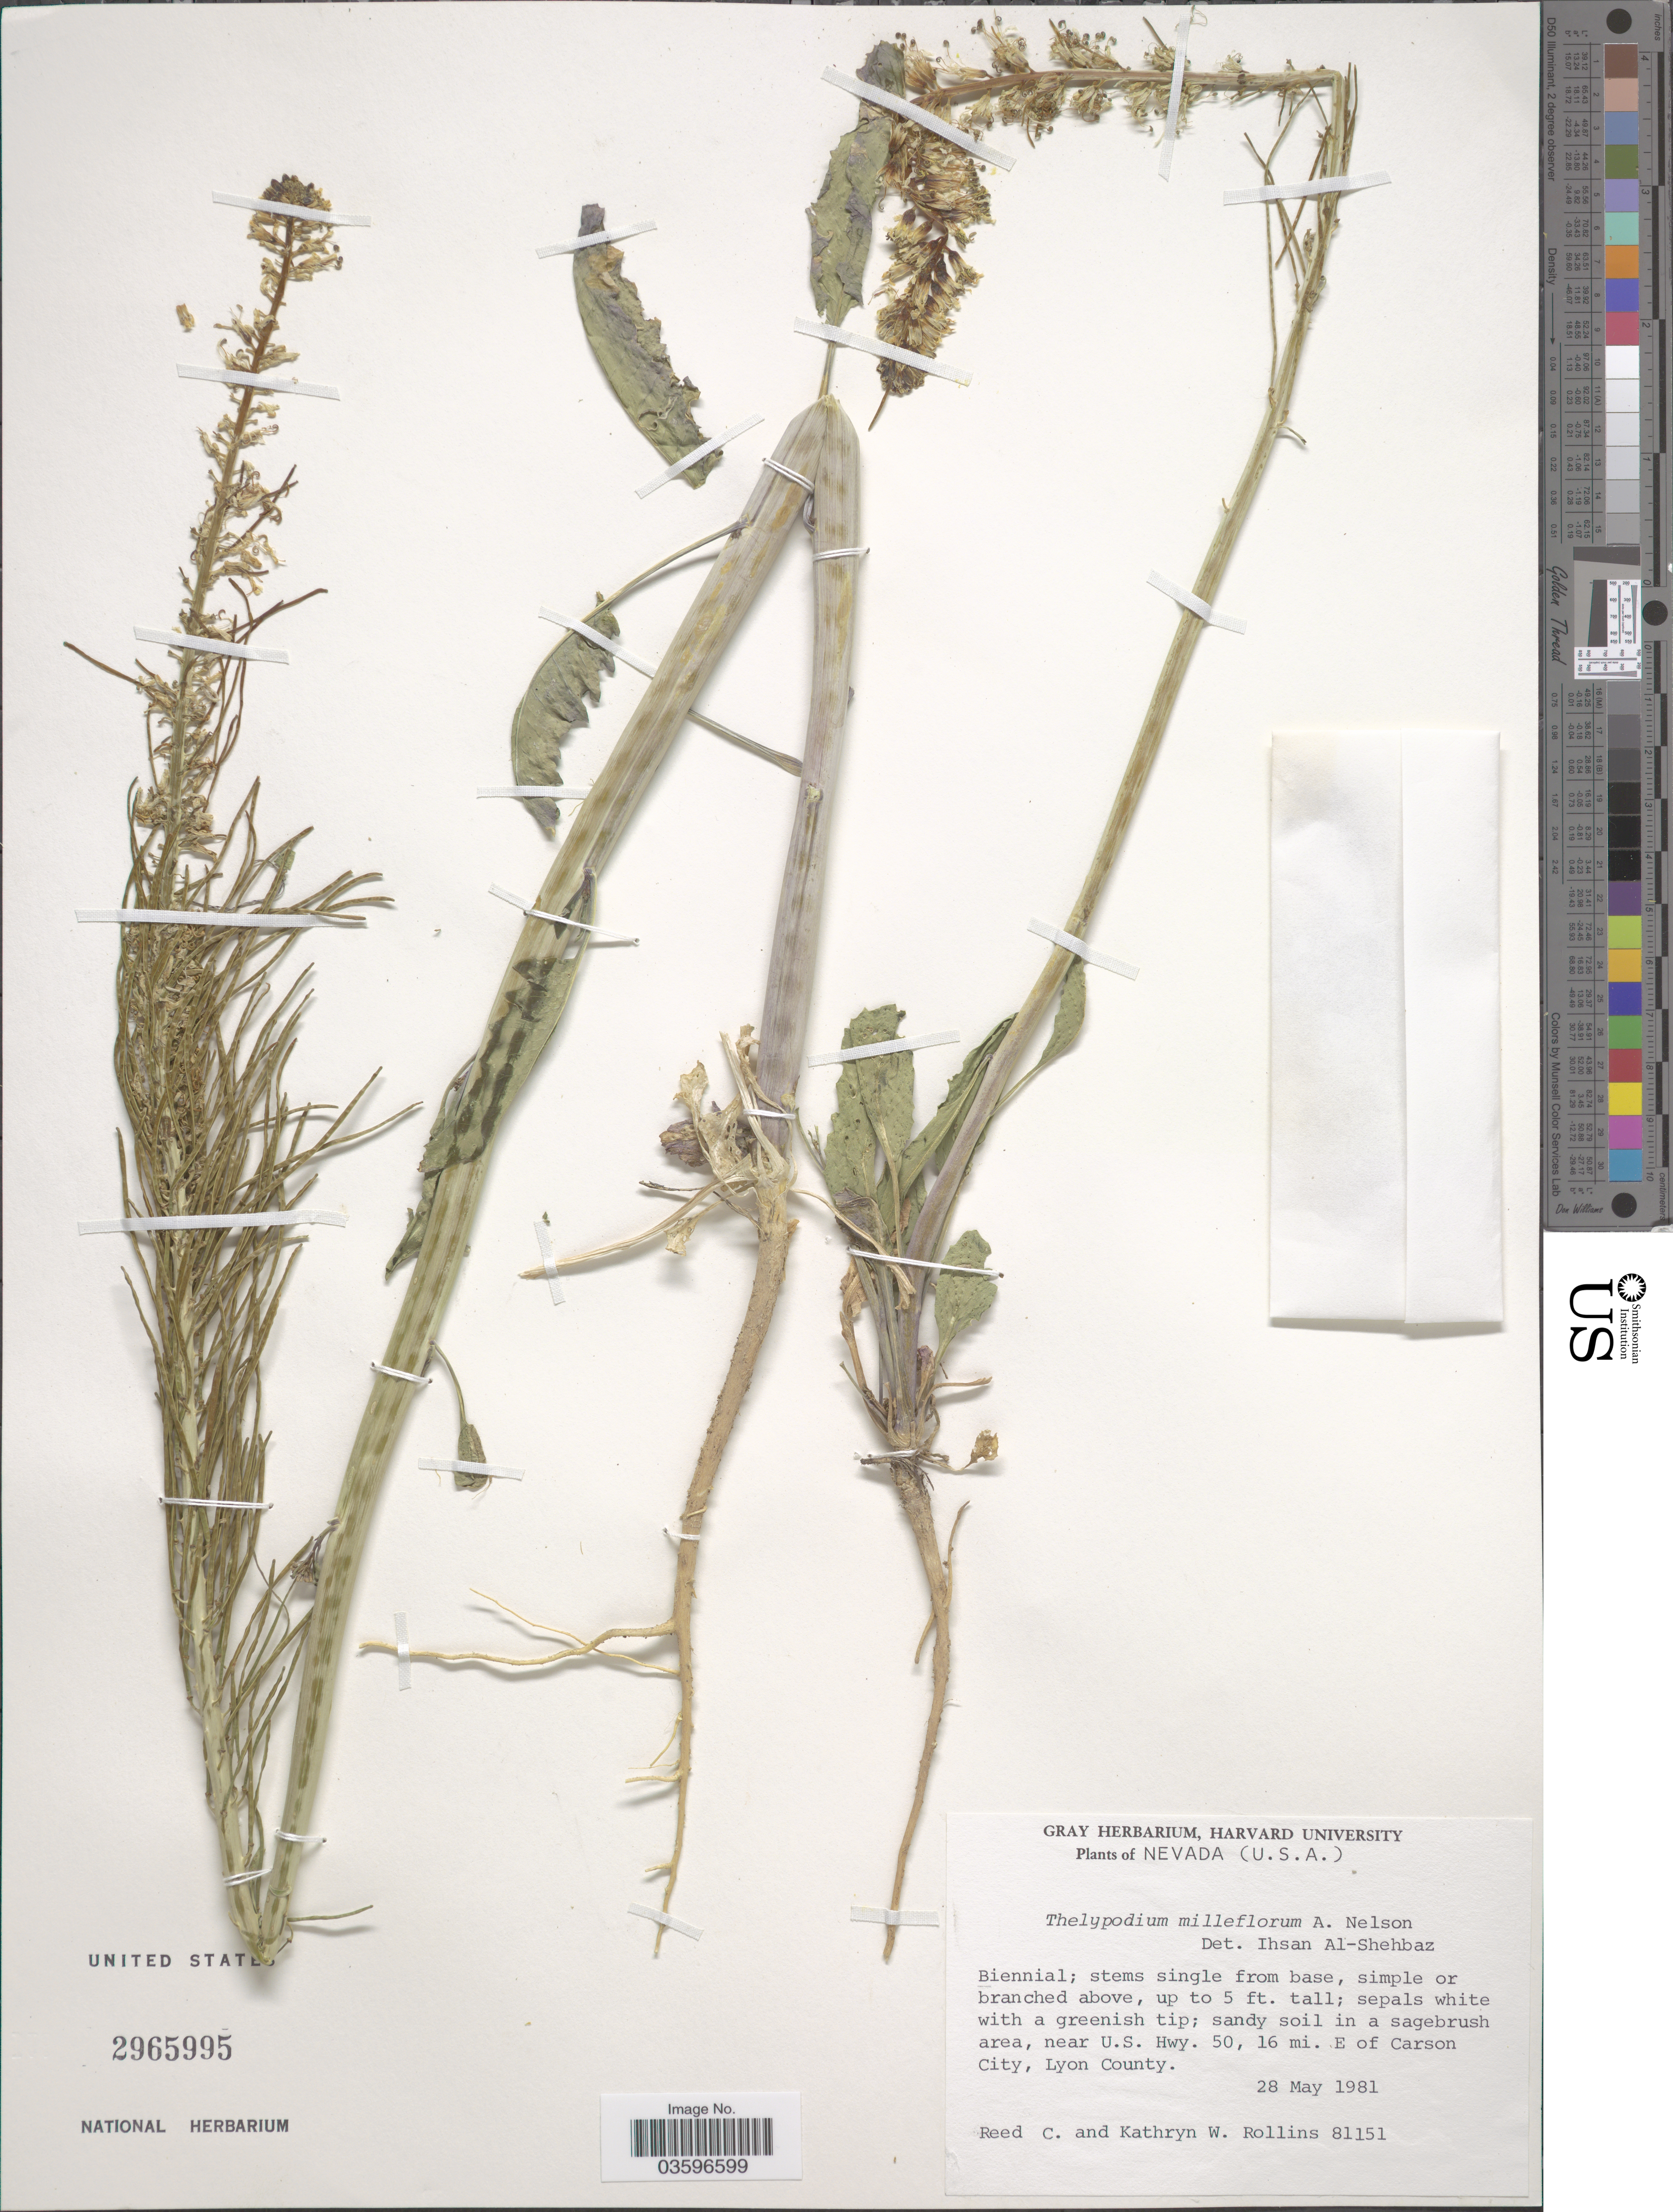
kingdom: Plantae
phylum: Tracheophyta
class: Magnoliopsida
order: Brassicales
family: Brassicaceae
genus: Thelypodium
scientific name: Thelypodium milleflorum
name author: A. Nelson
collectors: R. C. Rollins & K. W. Rollins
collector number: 81151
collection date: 1981-05-28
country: United States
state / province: Nevada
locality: Sandy soil in a sagebrush area, near U.S. Hwy. 50, 16 mi. E of Carson City, Lyon County.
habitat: sandy soil in a sagebrush area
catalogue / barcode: US 2965995